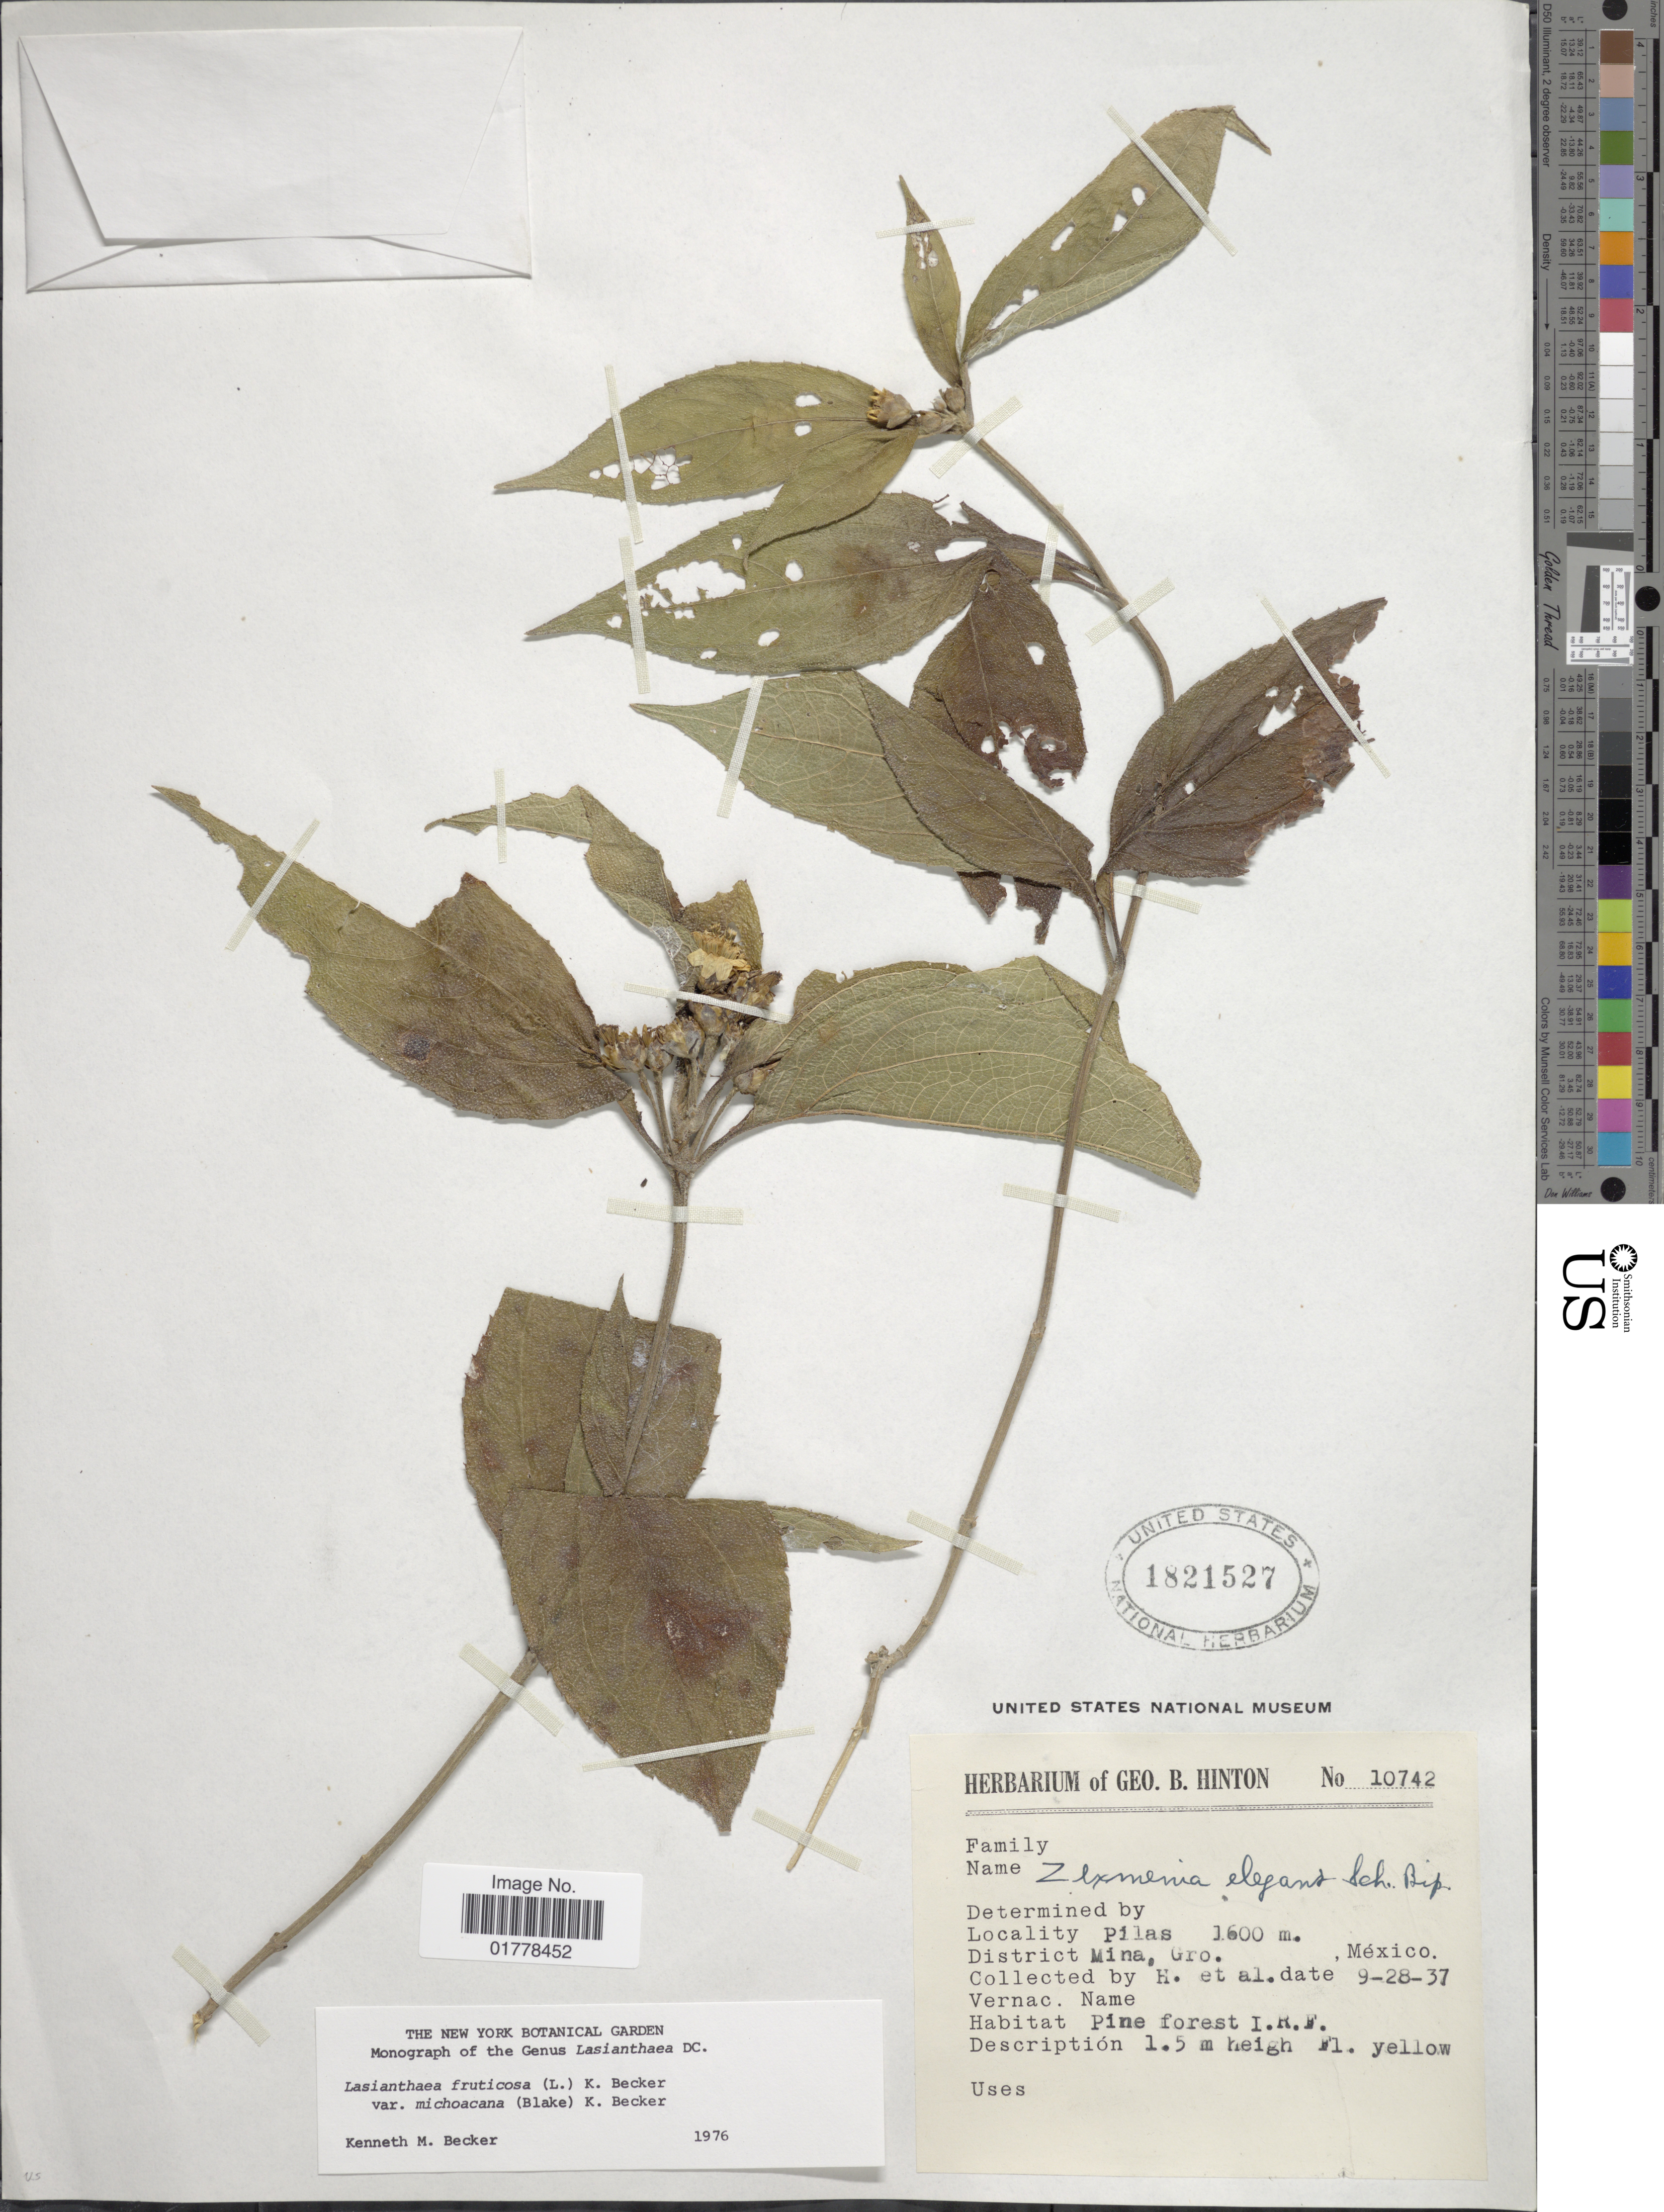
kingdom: Plantae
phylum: Tracheophyta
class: Magnoliopsida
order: Asterales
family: Asteraceae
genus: Lasianthaea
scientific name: Lasianthaea fruticosa var. michoacana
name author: (S.F. Blake) K.M. Becker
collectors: G. B. Hinton & et al.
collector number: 10742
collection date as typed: Transcribed d/m/y: 28/9/37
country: Mexico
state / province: Guerrero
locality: Pilas. District Mina, Gro., México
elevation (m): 1600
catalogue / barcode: US 1821527